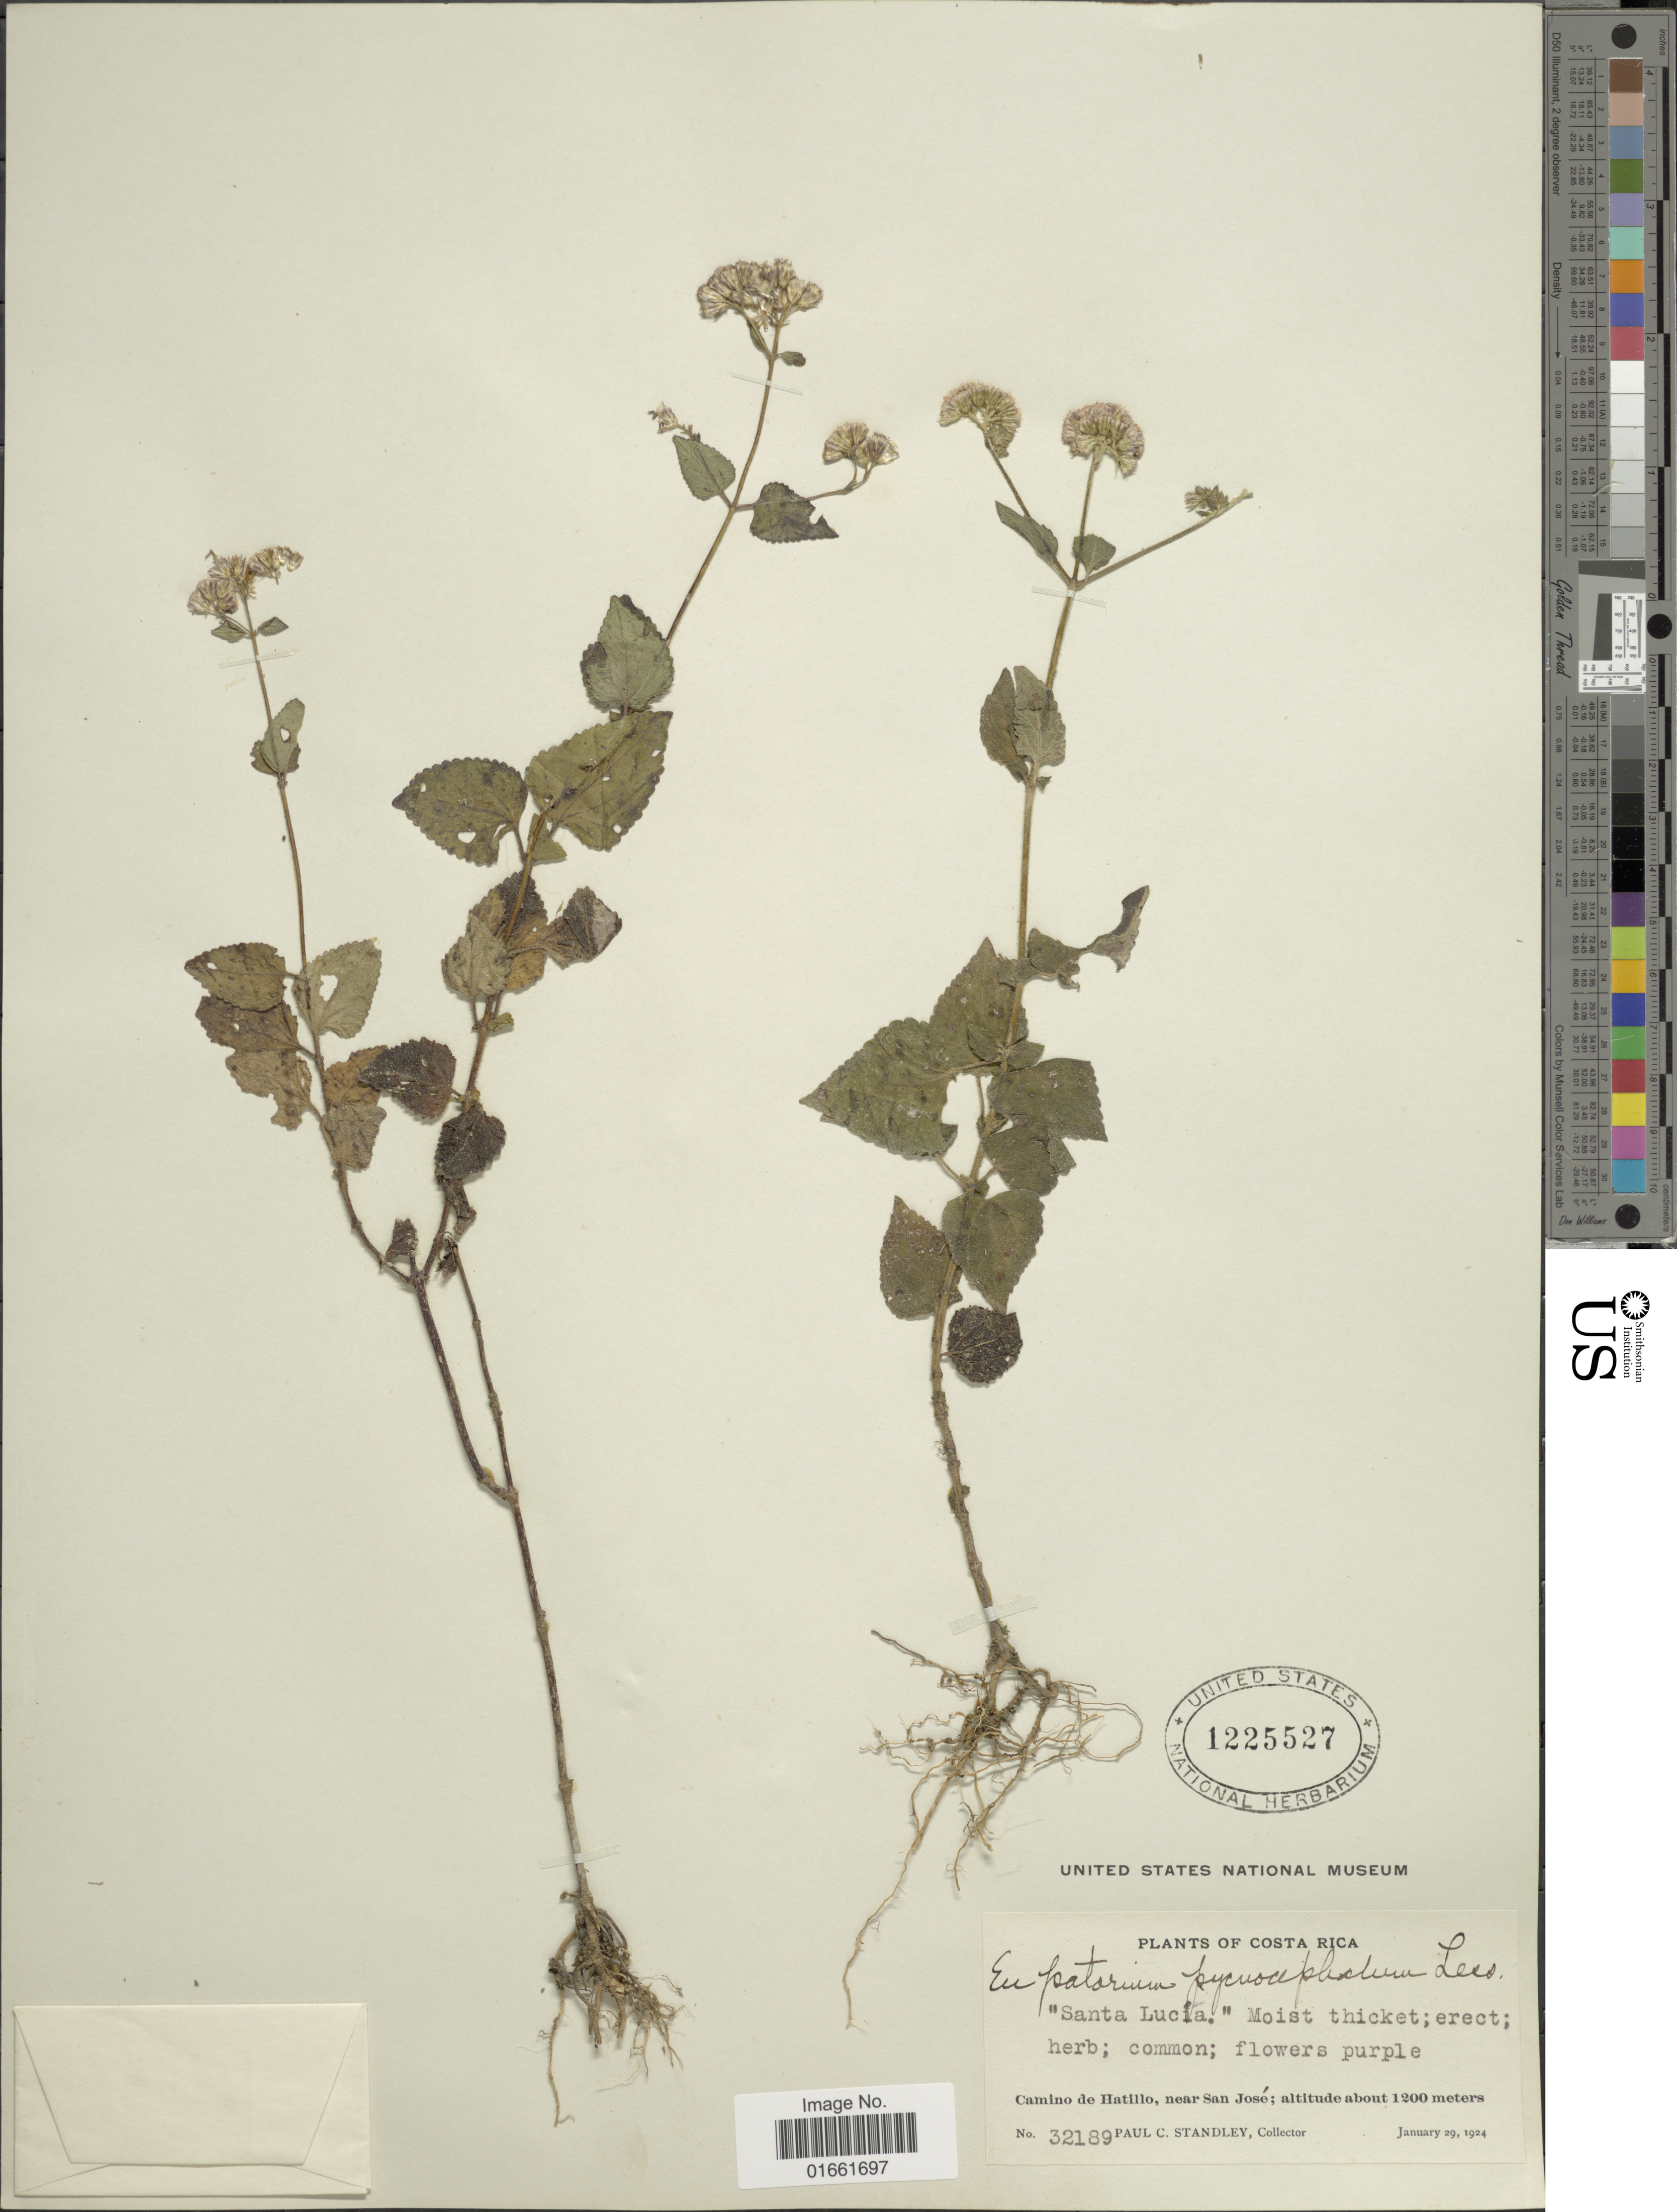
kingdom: Plantae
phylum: Tracheophyta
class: Magnoliopsida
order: Asterales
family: Asteraceae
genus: Fleischmannia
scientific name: Fleischmannia pratensis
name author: (Klatt) R.M. King & H. Rob.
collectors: P. C. Standley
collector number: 32189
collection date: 1924-01-29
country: Costa Rica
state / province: San José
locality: Camino de Hatillo, near San Jose.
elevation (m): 1200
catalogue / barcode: US 1225527